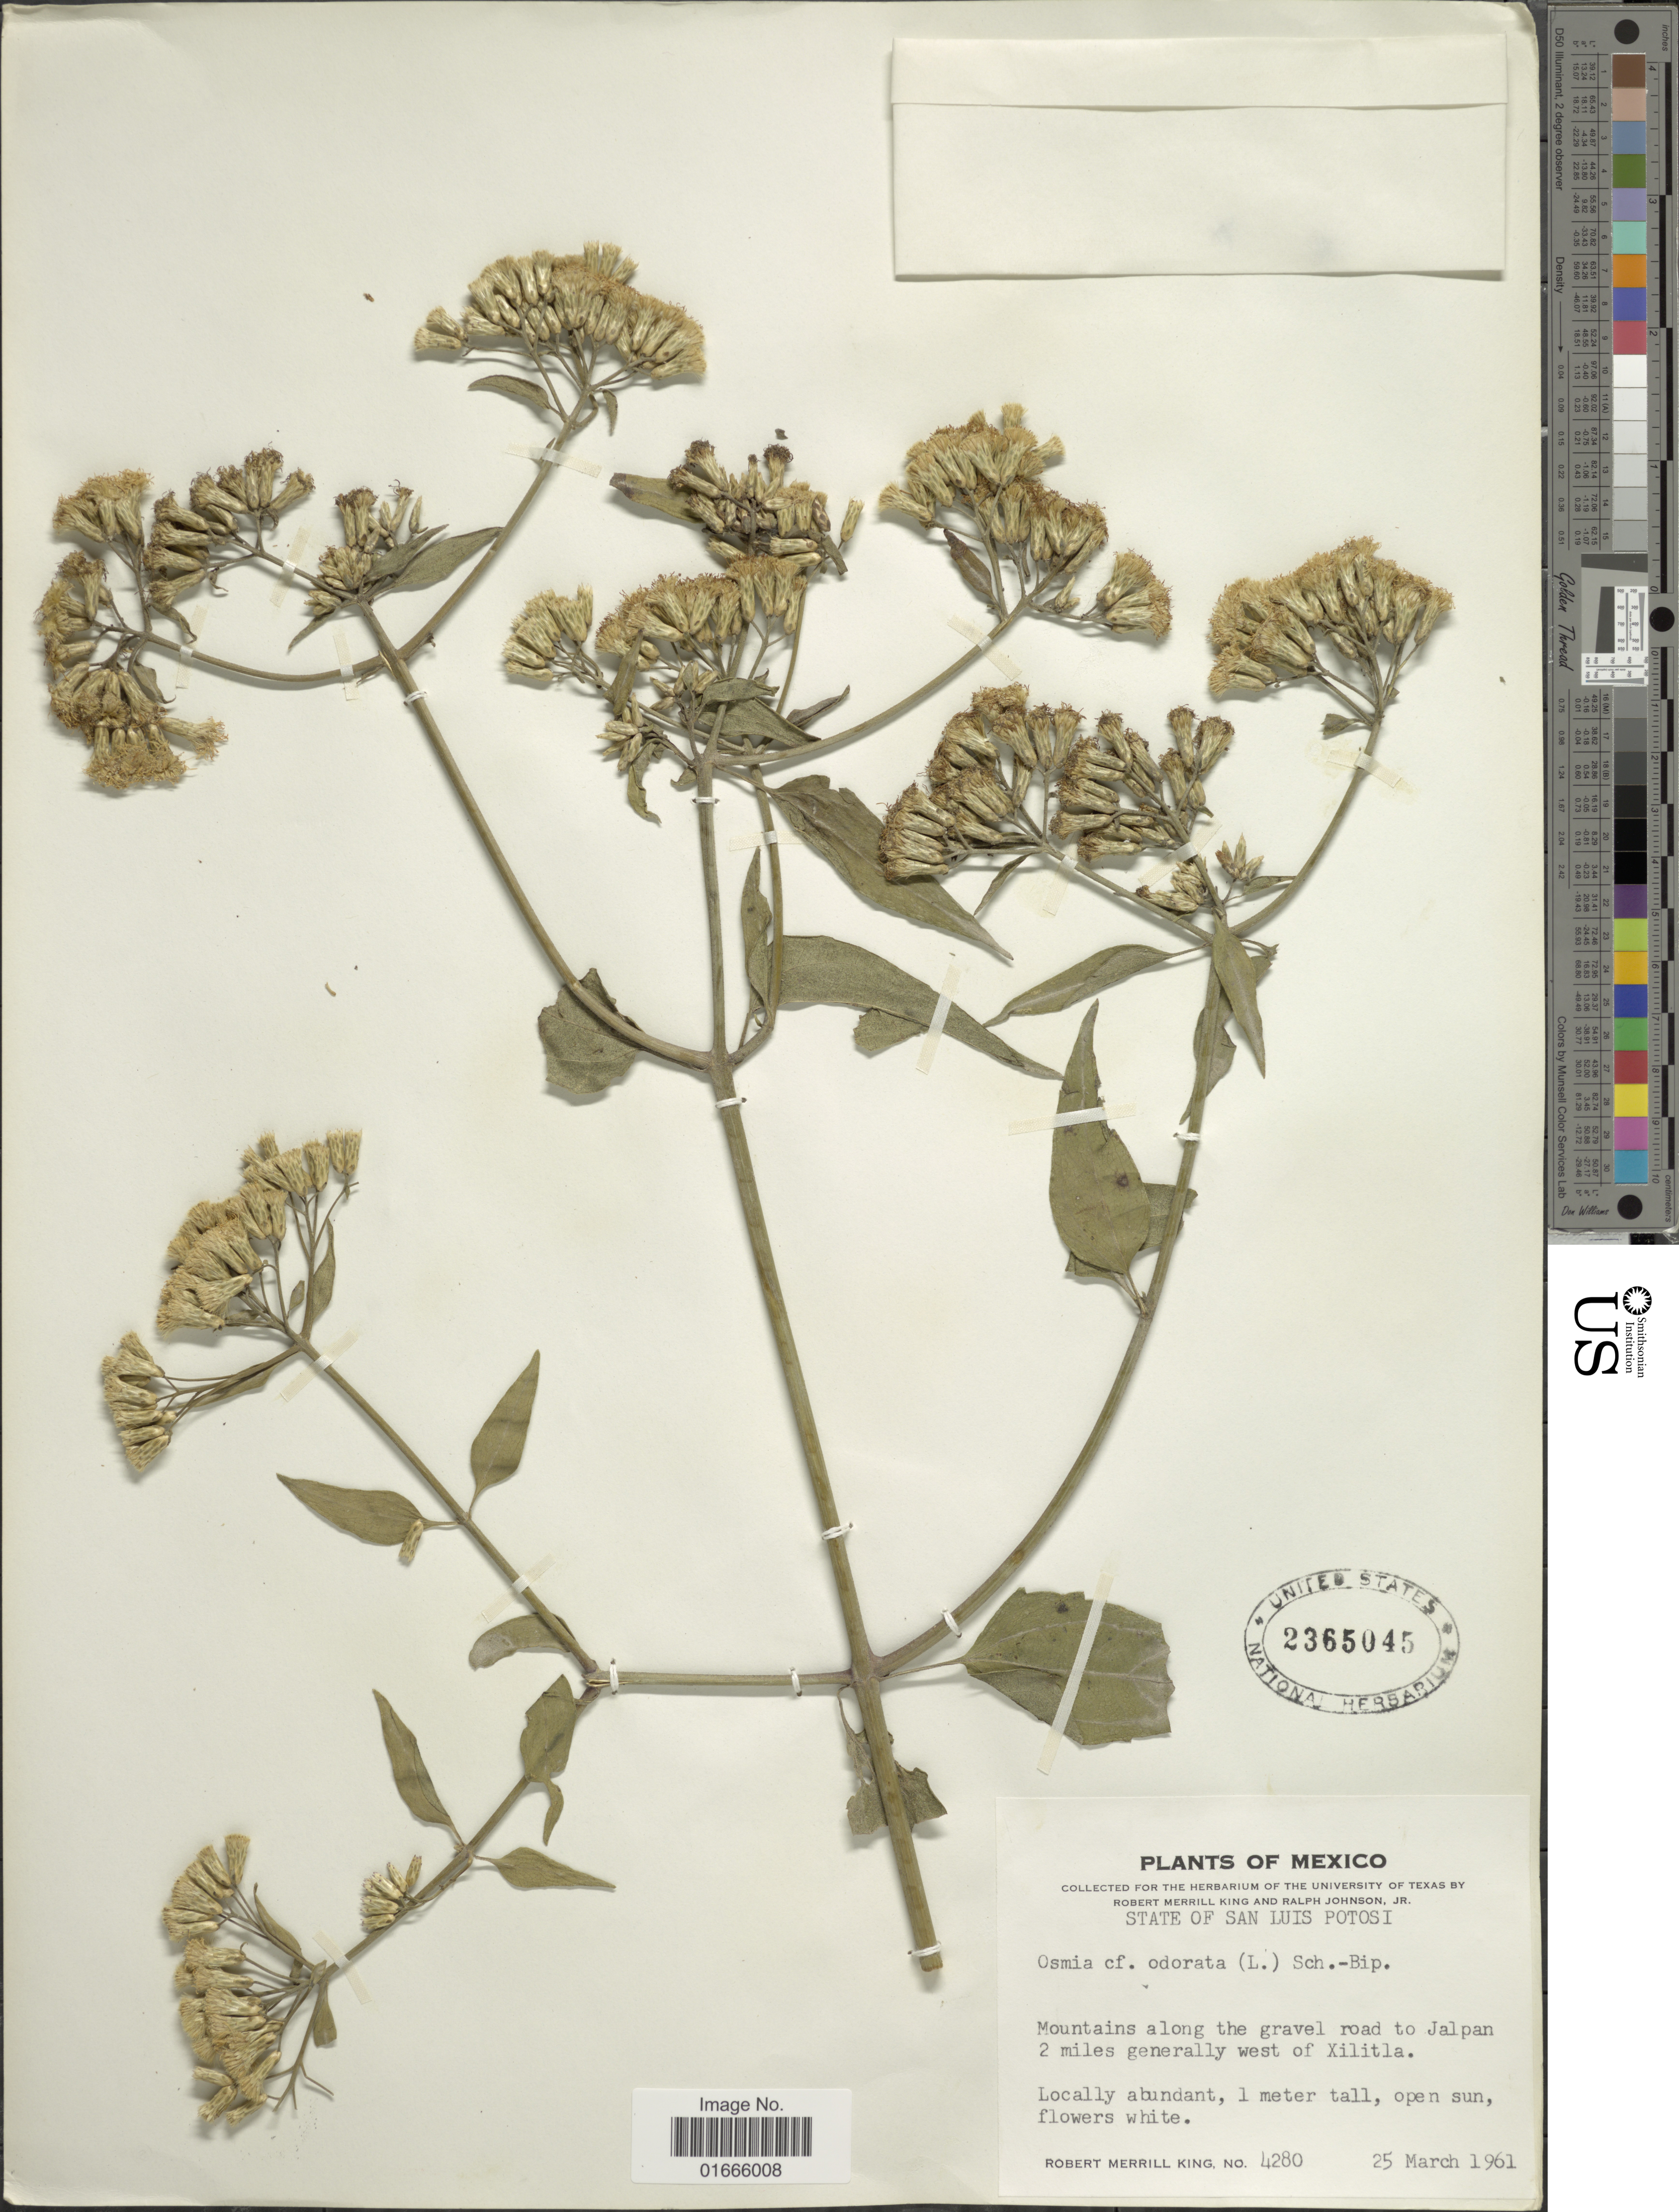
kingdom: Plantae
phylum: Tracheophyta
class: Magnoliopsida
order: Asterales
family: Asteraceae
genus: Chromolaena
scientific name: Chromolaena odorata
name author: (L.) R.M. King & H. Rob.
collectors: R. M. King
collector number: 4280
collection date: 1961-03-25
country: Mexico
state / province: San Luis Potosí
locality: Mountains along the gravel road to Jalpan 2 miles generally west of Xilitla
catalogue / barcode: US 2365045